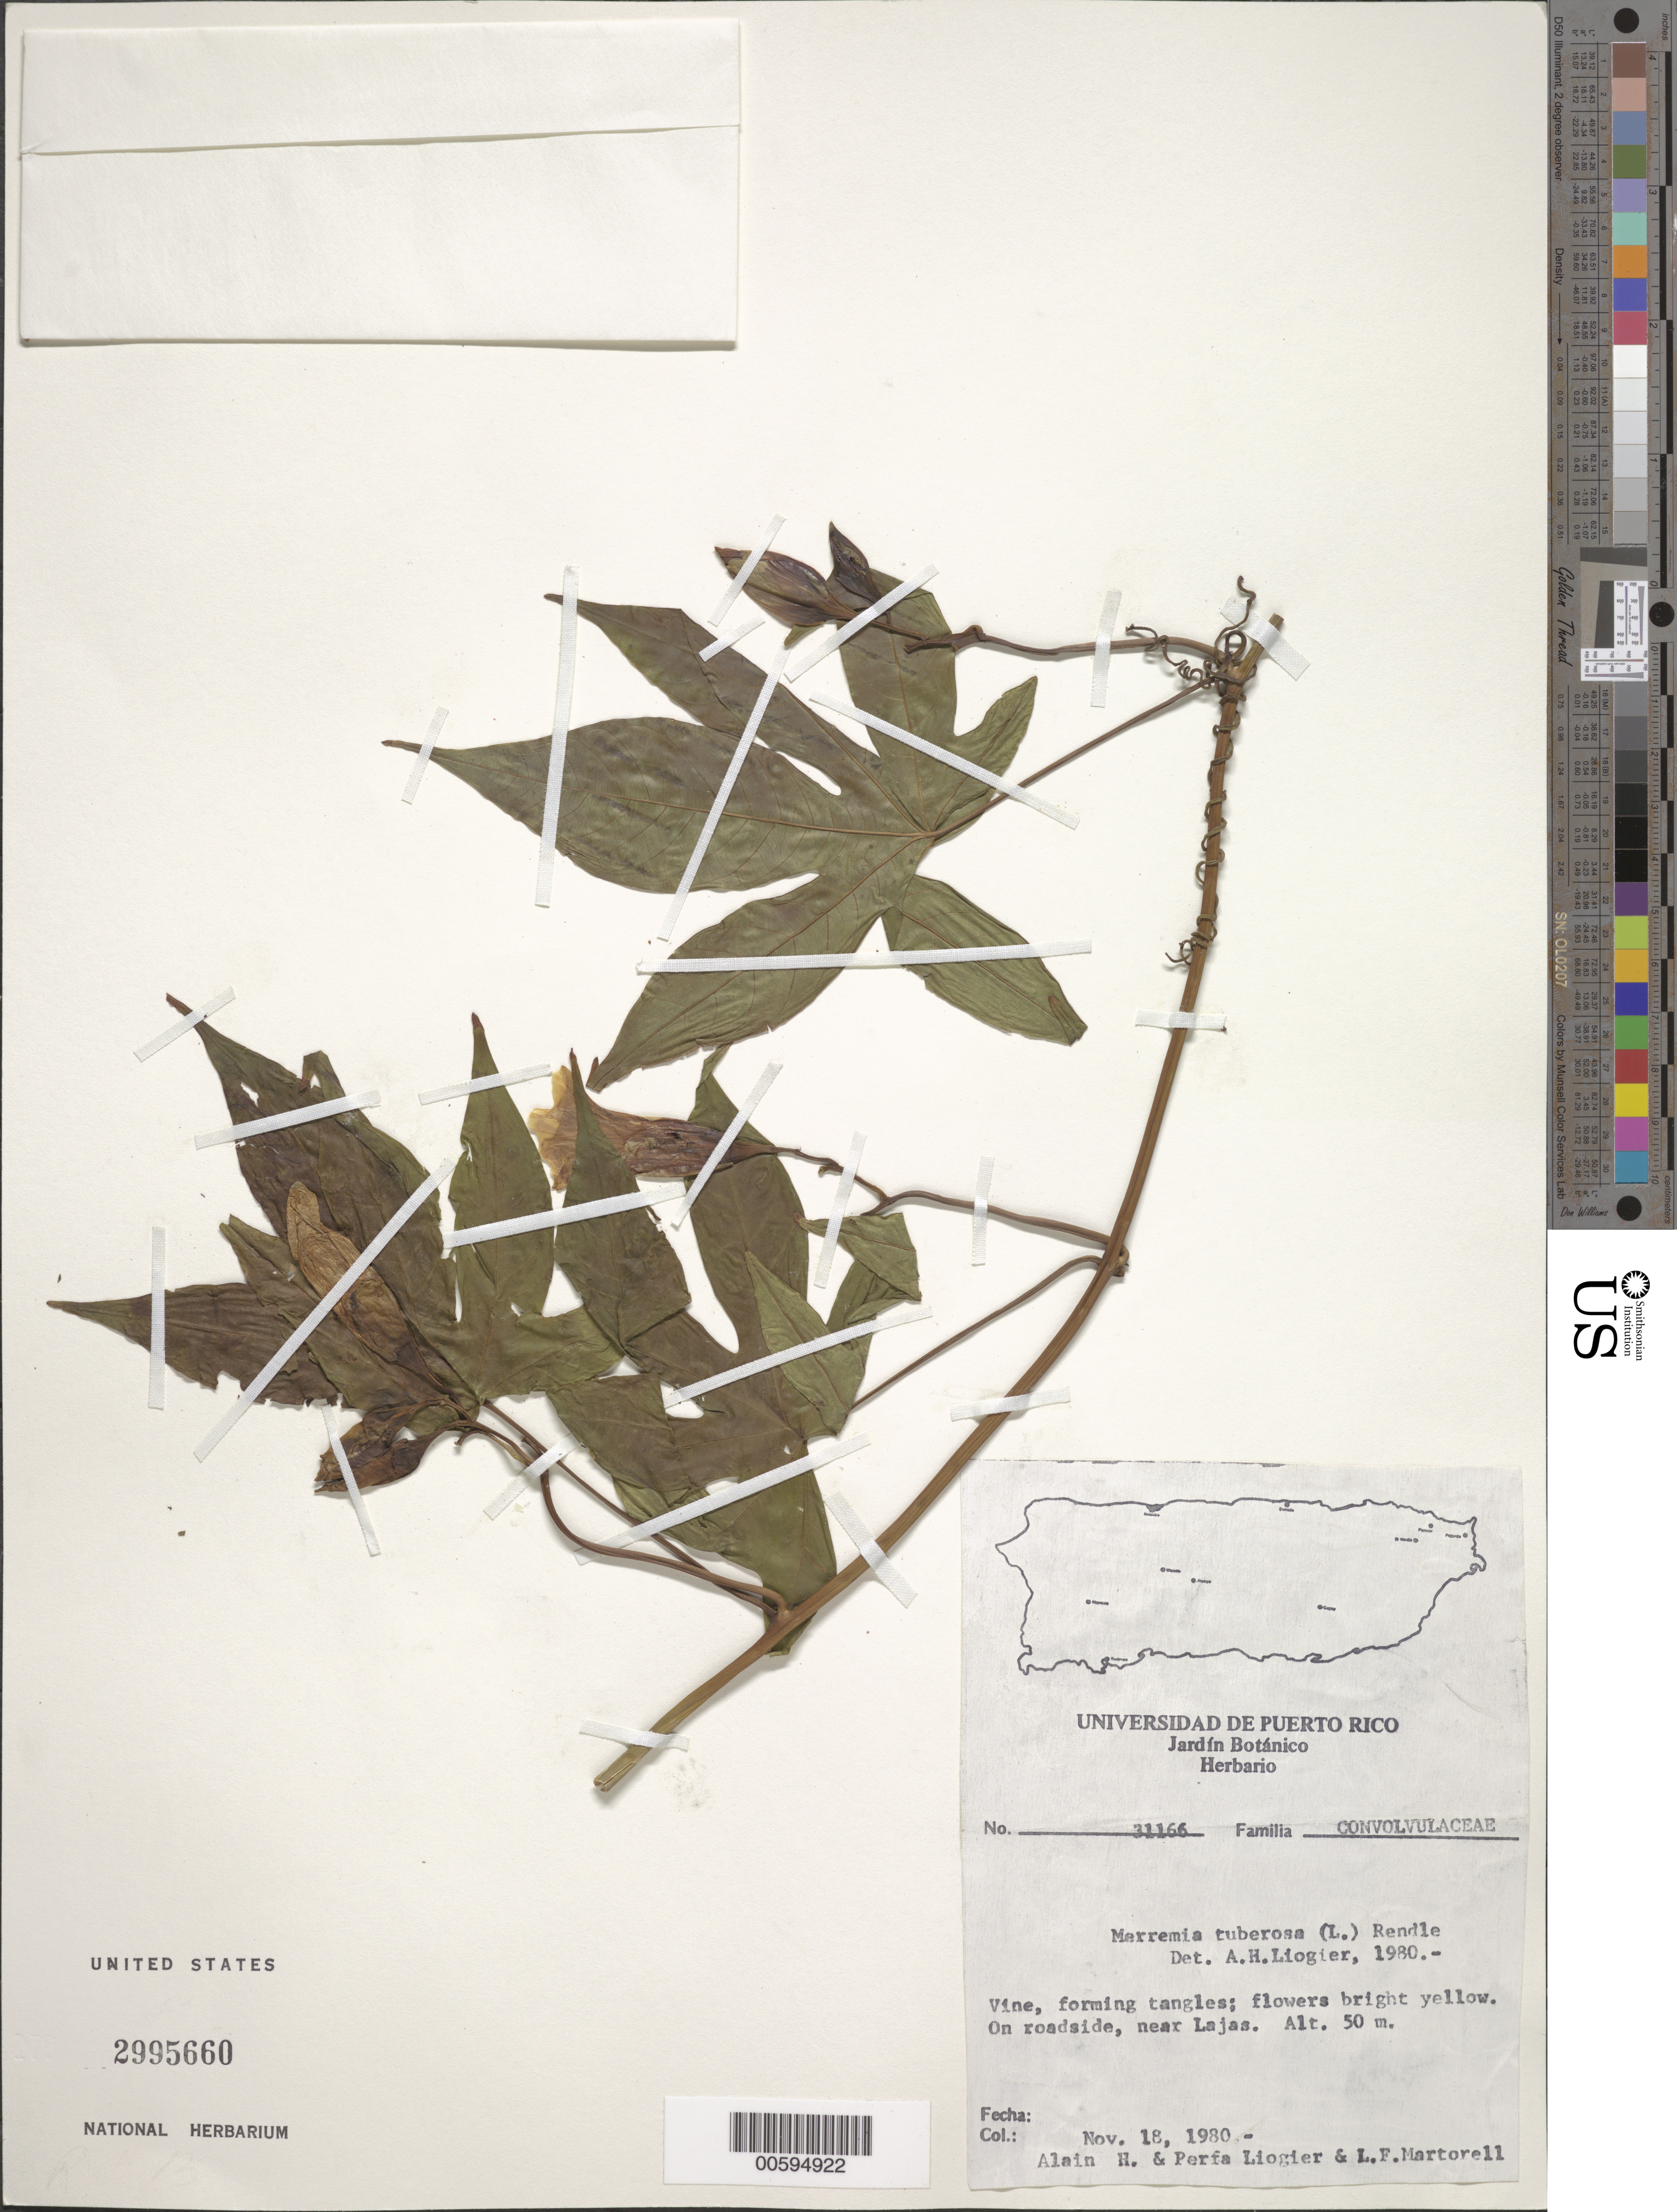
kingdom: Plantae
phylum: Tracheophyta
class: Magnoliopsida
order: Solanales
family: Convolvulaceae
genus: Distimake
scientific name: Distimake tuberosus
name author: (L.) A. R. Simões & Staples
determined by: Strong, Mark T., (BOT), Smithsonian Institution - National Museum of Natural History (UNITED STATES)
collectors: A. H. Liogier, M. P. Liogier & L. Martorell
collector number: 31166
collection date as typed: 18 Nov 1980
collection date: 1980-11-18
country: Puerto Rico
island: Greater Antilles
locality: Near Lajas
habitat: Roadside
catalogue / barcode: US 2995660